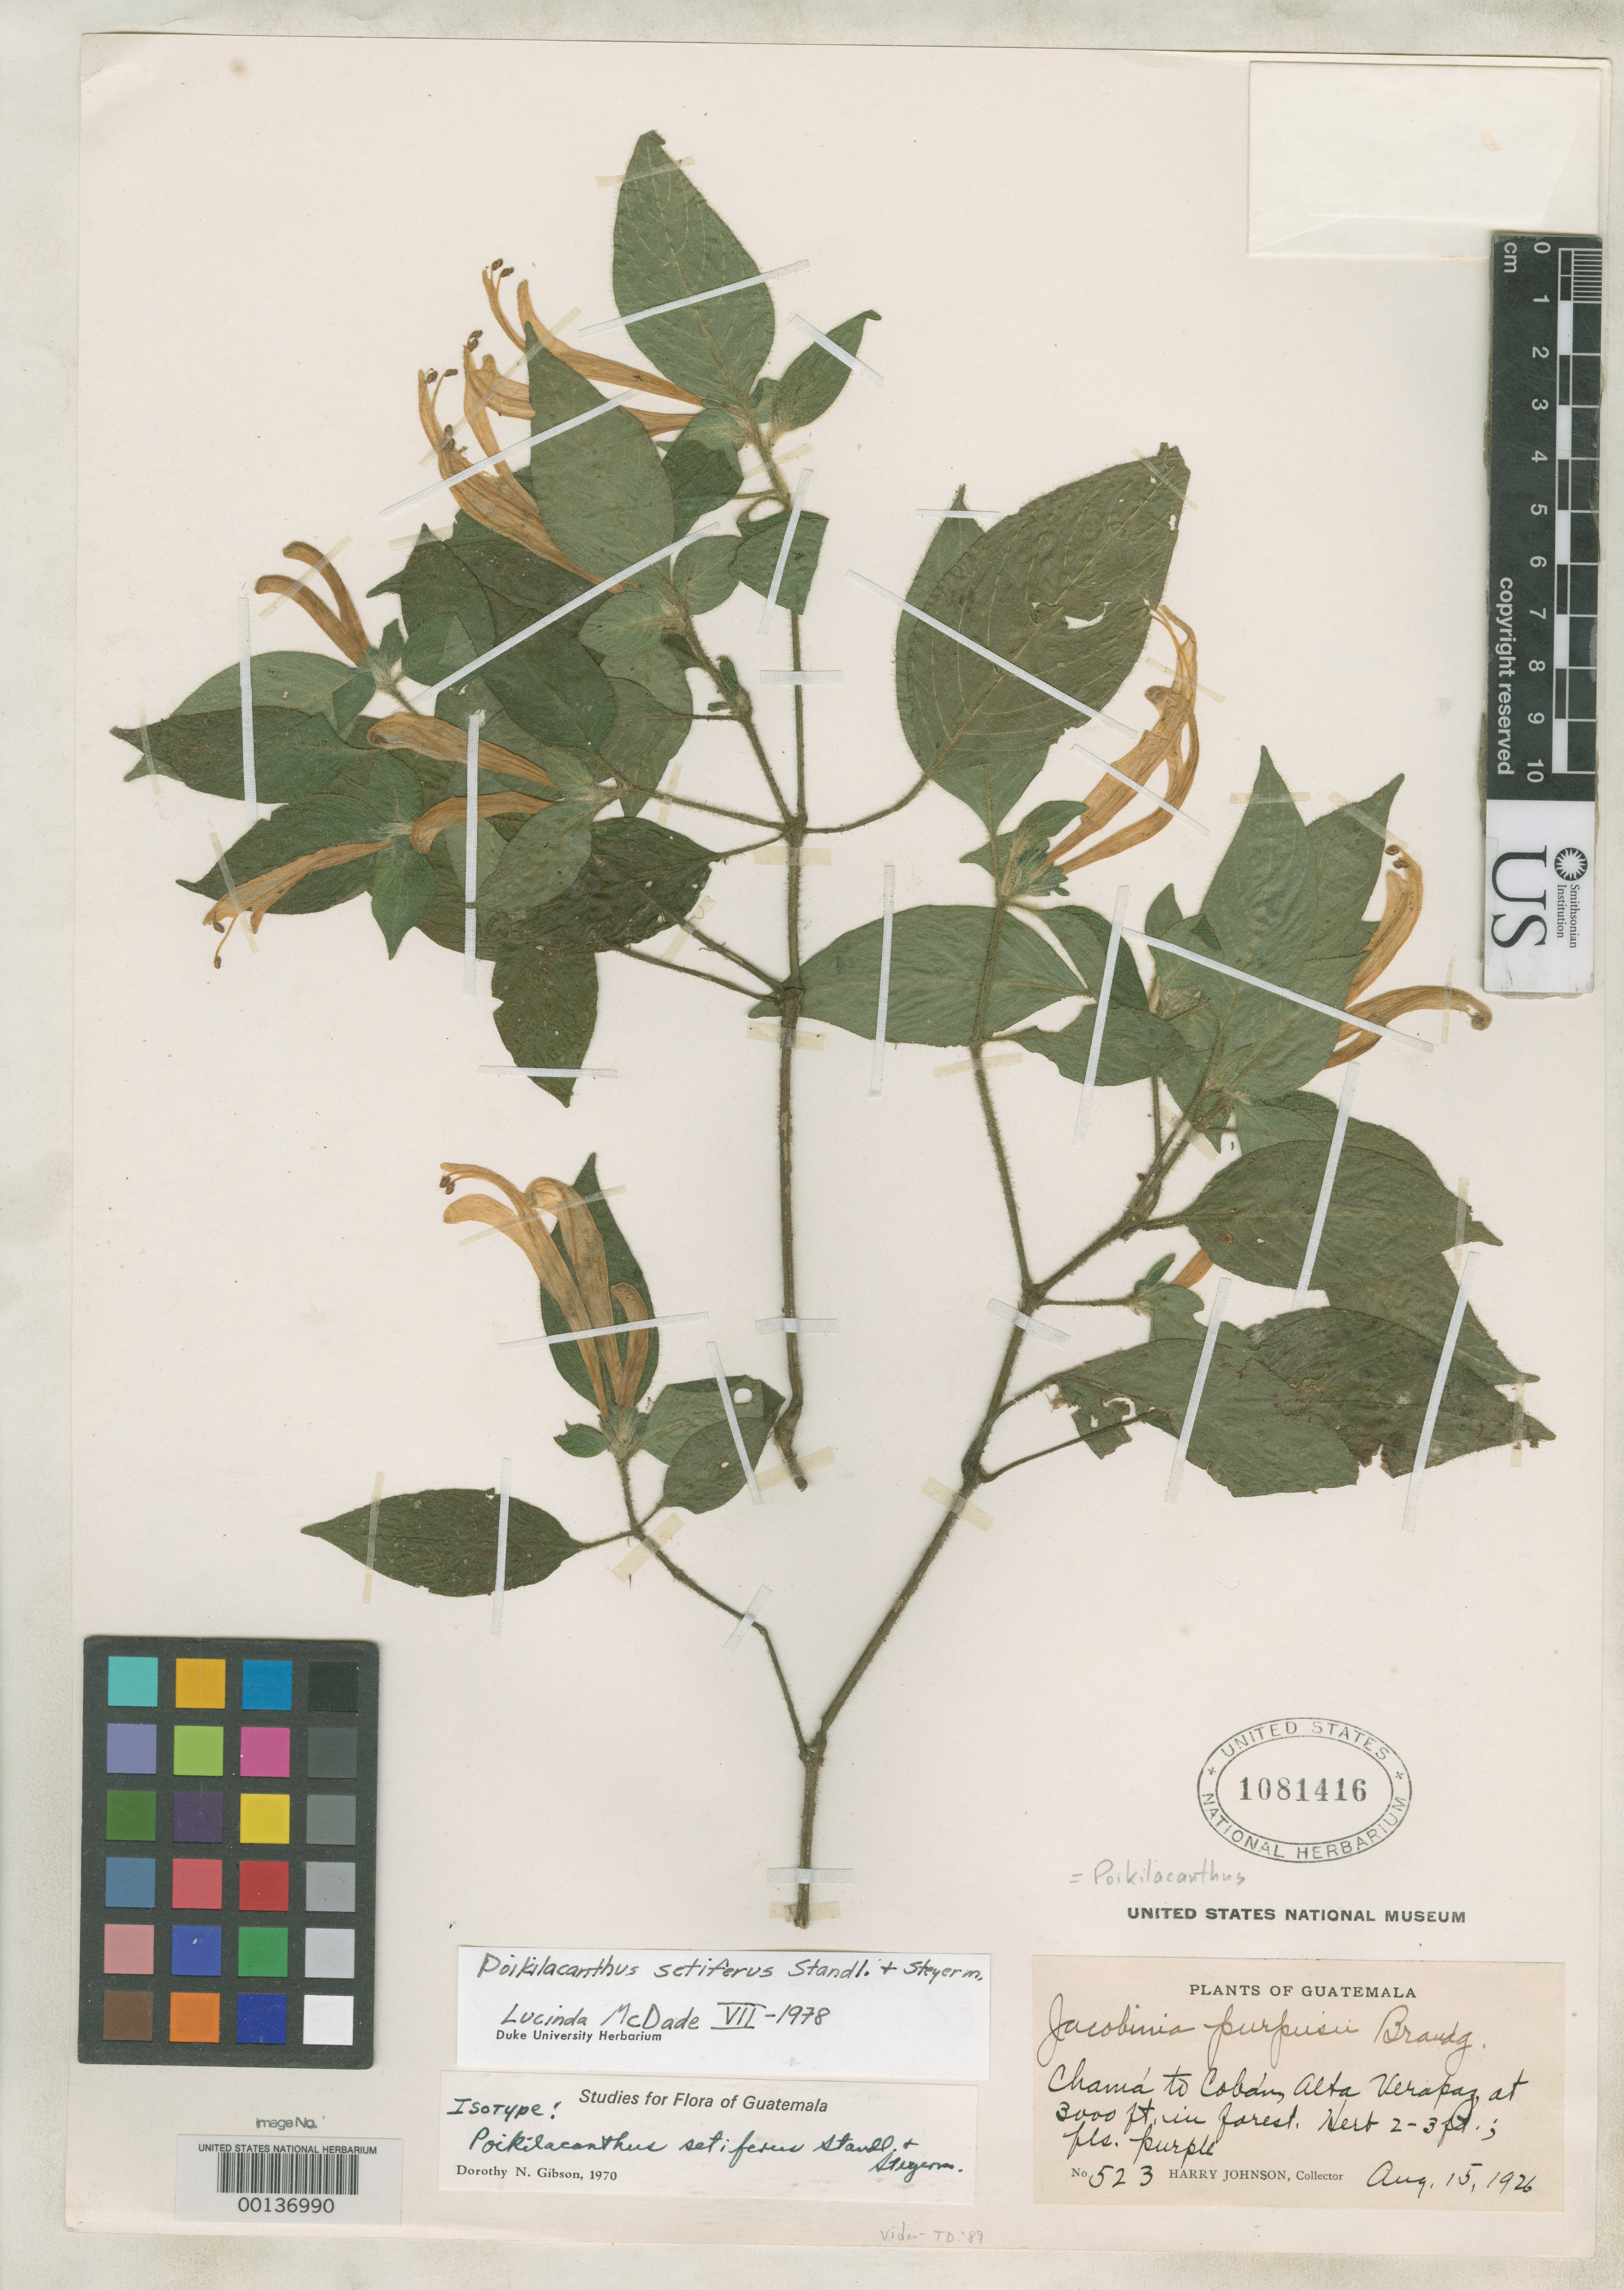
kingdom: Plantae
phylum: Tracheophyta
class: Magnoliopsida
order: Lamiales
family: Acanthaceae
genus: Poikilacanthus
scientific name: Poikilacanthus setiferus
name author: Standl. & Steyerm.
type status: Isotype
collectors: H. Johnson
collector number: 523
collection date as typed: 15 Aug 1926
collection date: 1926-08-15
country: Guatemala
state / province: Alta Verapaz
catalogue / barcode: US 1081416